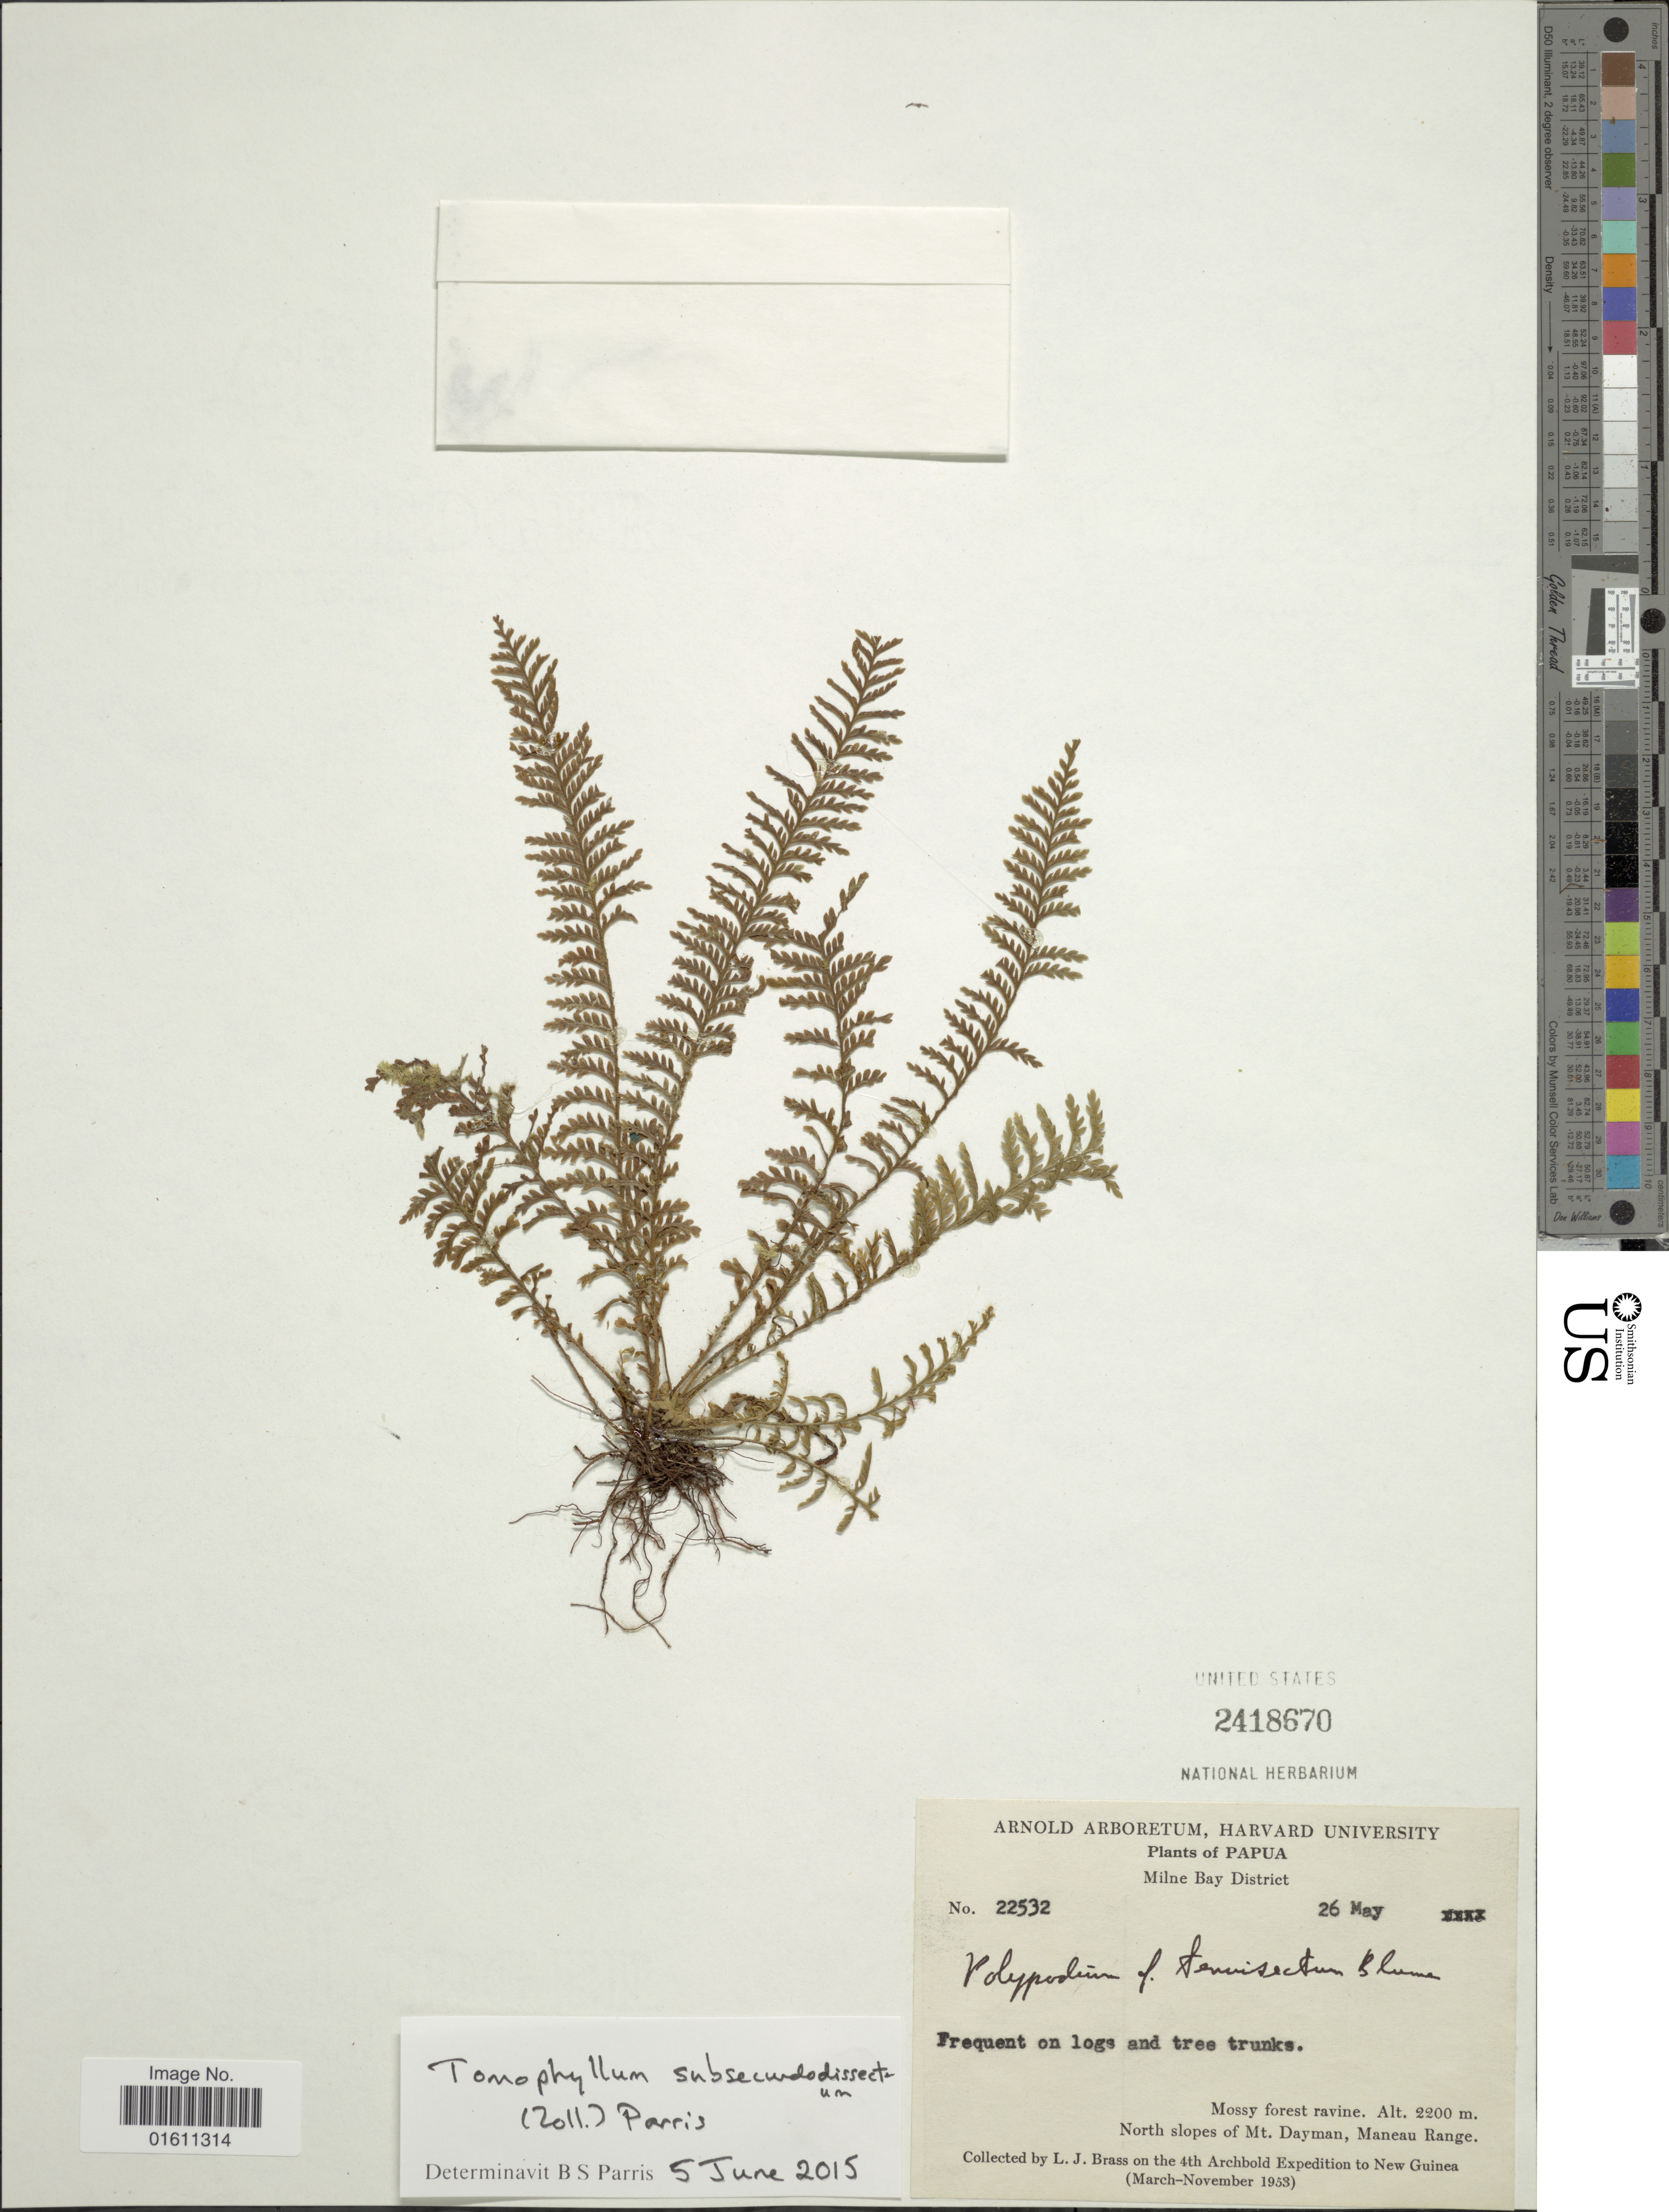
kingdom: Plantae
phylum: Tracheophyta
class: Polypodiopsida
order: Polypodiales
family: Polypodiaceae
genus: Tomophyllum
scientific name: Tomophyllum subsecundodissectum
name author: (Zoll.) Parris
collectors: L. J. Brass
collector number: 22532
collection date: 1953-05-26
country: Papua New Guinea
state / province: Milne Bay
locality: Papua, Milne Bay District, Mossy forest ravine, North slopes of Mt. Dayman, Maneau Range.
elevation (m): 2200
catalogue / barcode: US 2418670